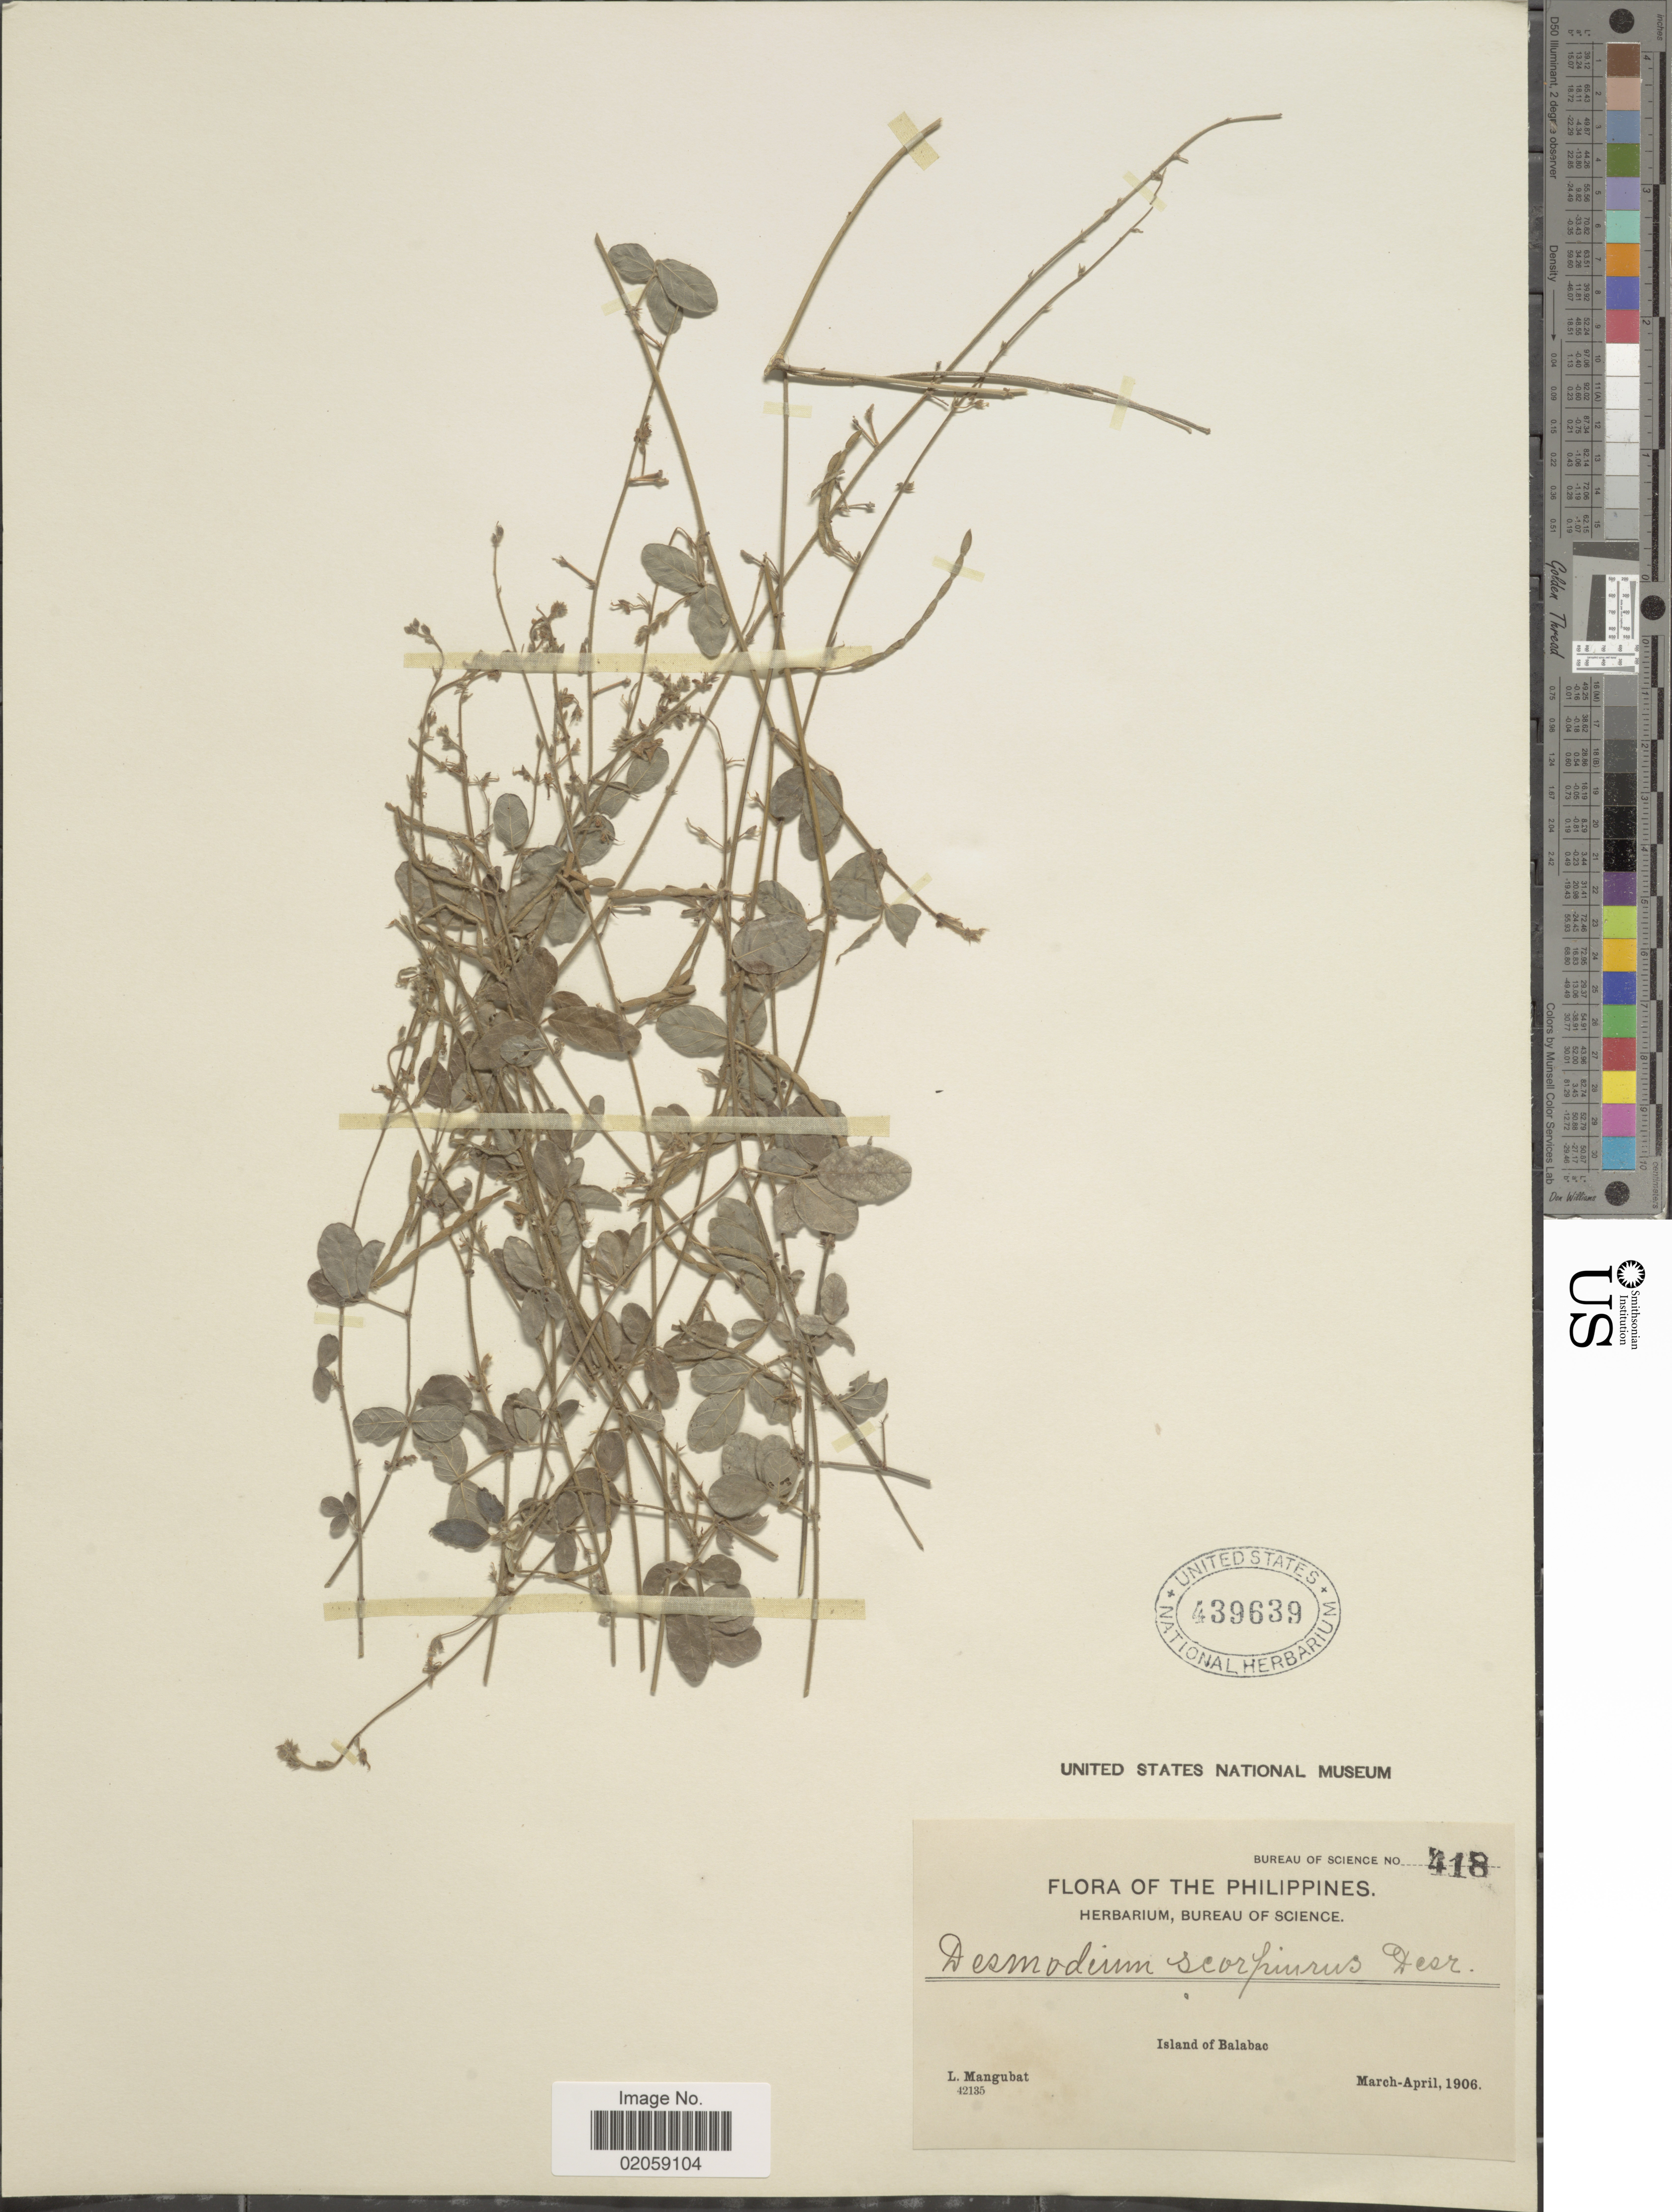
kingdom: Plantae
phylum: Tracheophyta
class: Magnoliopsida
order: Fabales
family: Fabaceae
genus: Desmodium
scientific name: Desmodium scorpiurus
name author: (Sw.) Desv. ex DC.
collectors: L. Mangubat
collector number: Bureau of Science 418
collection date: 1906-03/1906-04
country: Philippines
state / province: Mimaropa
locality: Island of Balabac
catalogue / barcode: US 439639